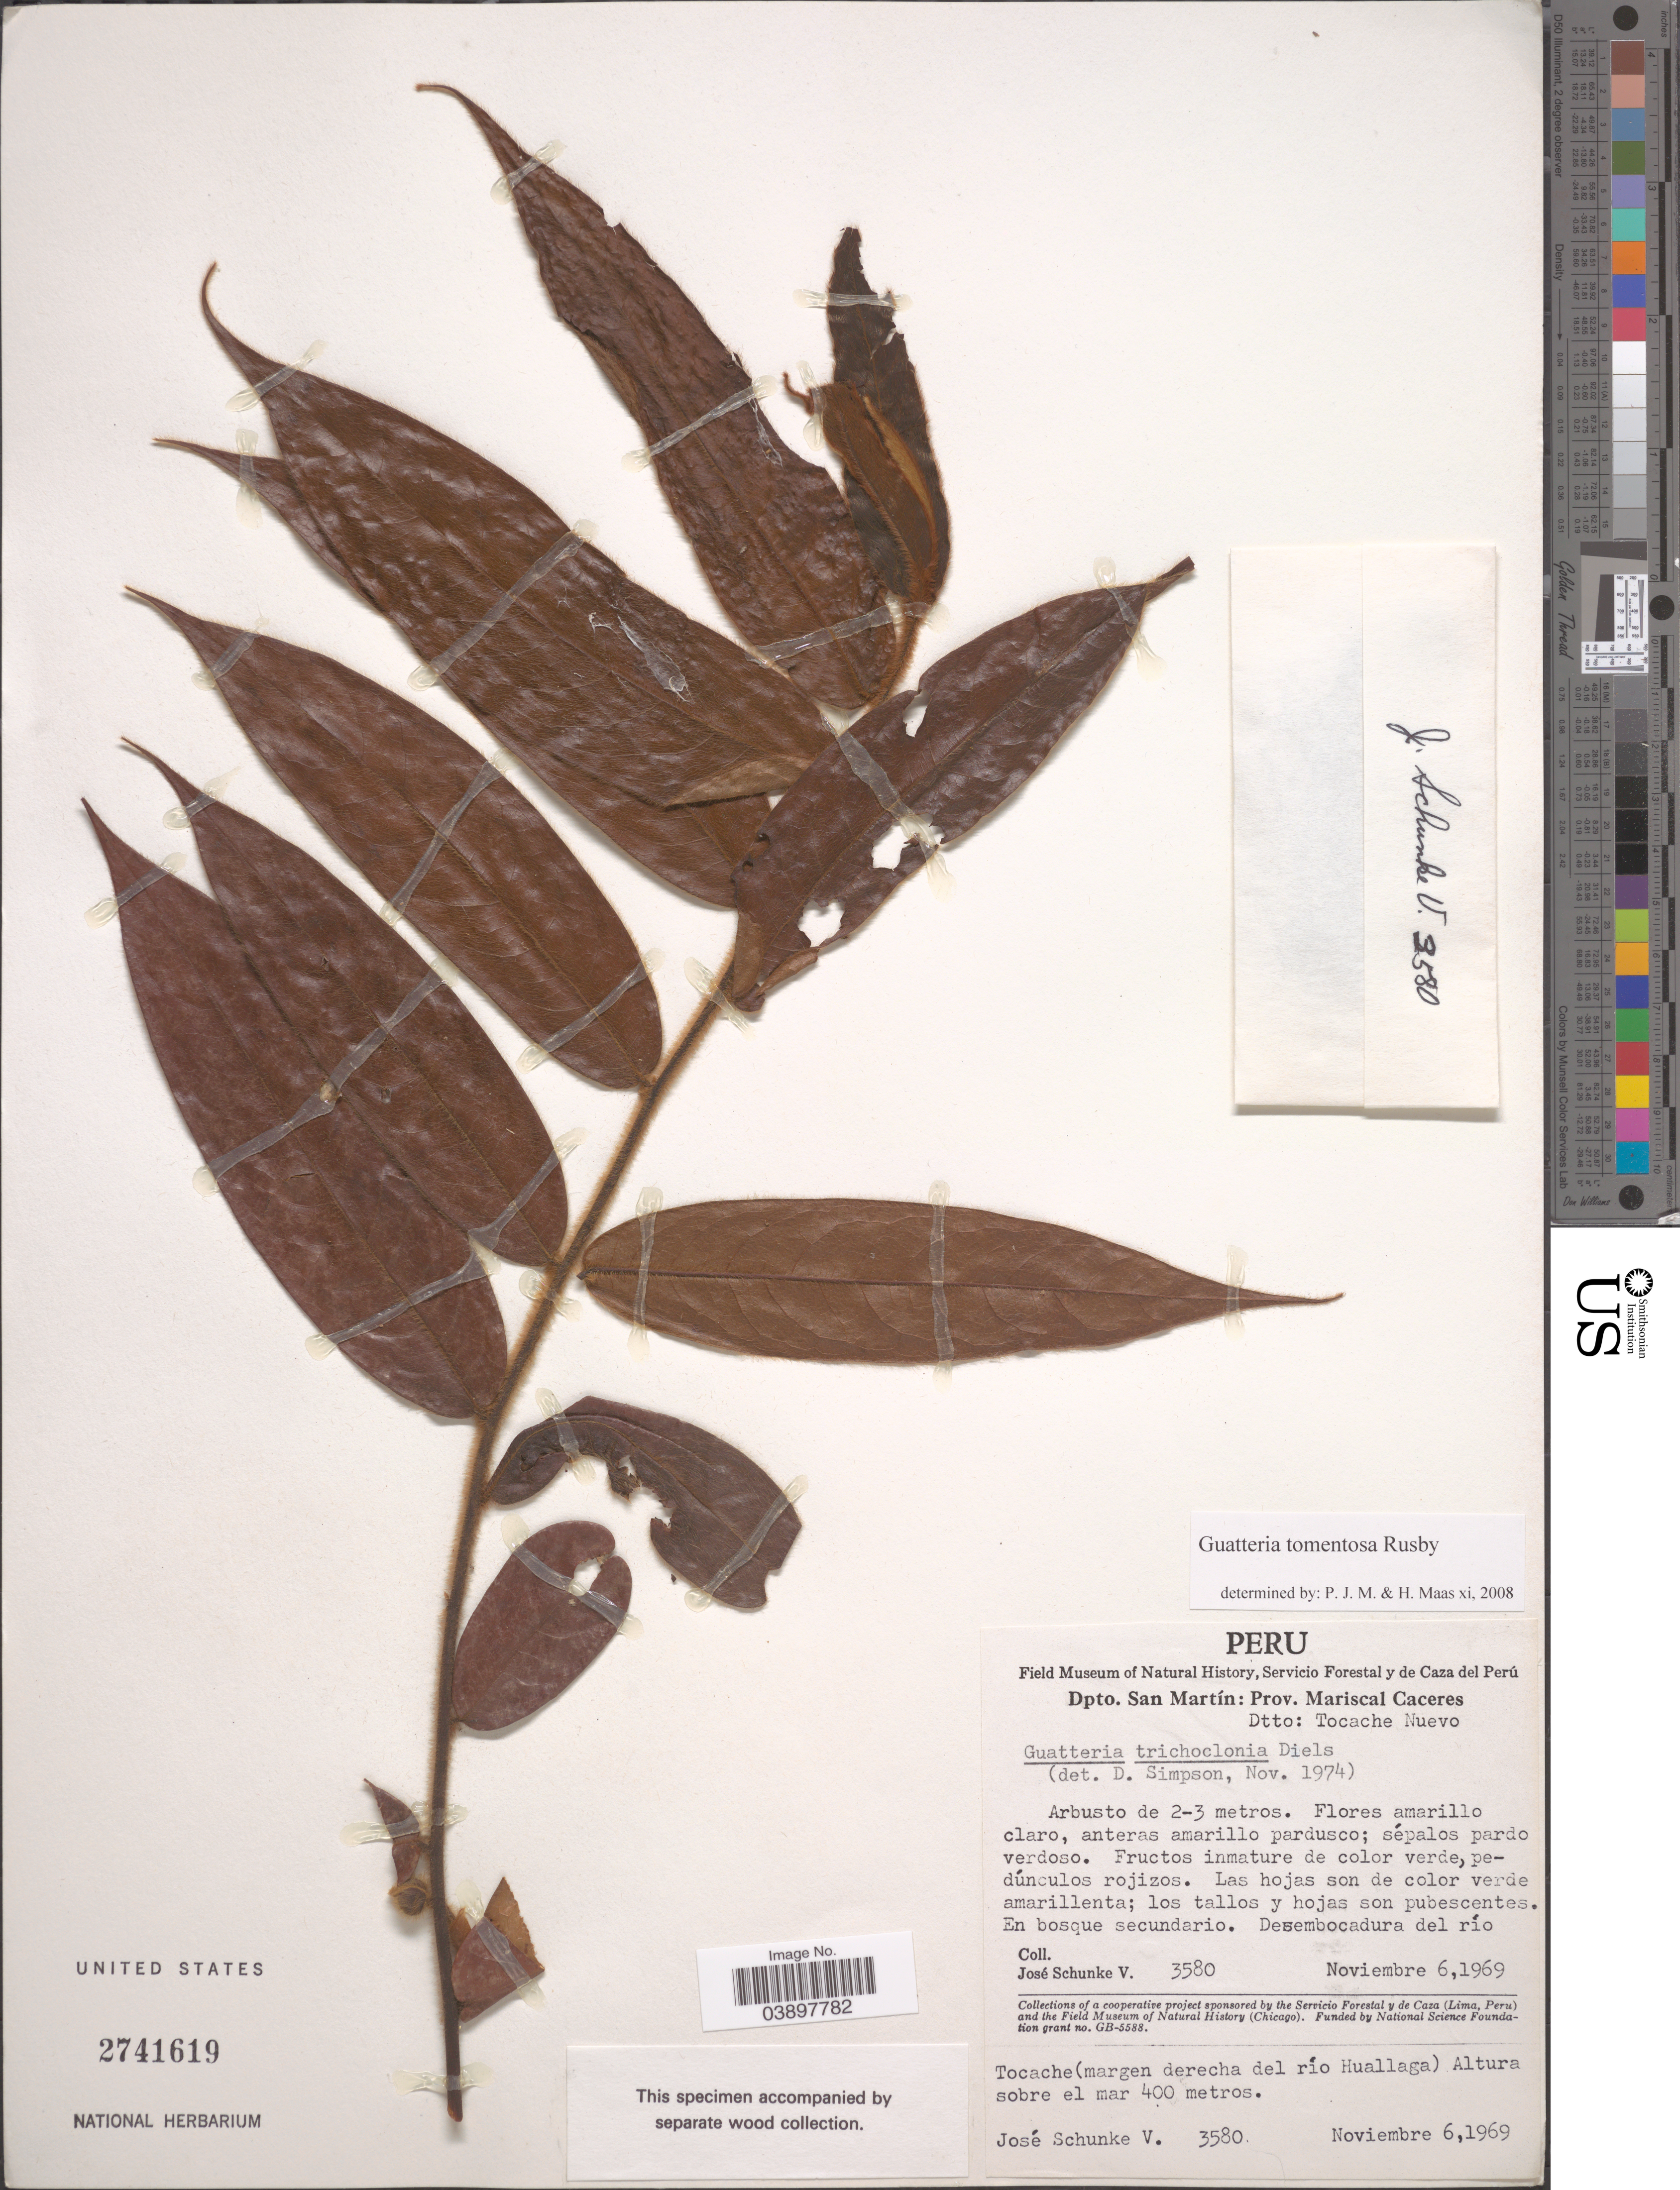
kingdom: Plantae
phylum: Tracheophyta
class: Magnoliopsida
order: Magnoliales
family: Annonaceae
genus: Guatteria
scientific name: Guatteria tomentosa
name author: Rusby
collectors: J. Schunke Vigo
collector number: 3580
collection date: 1969-11-06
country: Peru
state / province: San Martín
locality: Dpto. San Martín: Prov. Mariscal Caceres. Dtto. Tocache Nuevo. Desembocadura del río Tocache (margen derecha del río Huallaga).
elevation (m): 400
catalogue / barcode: US 2741619